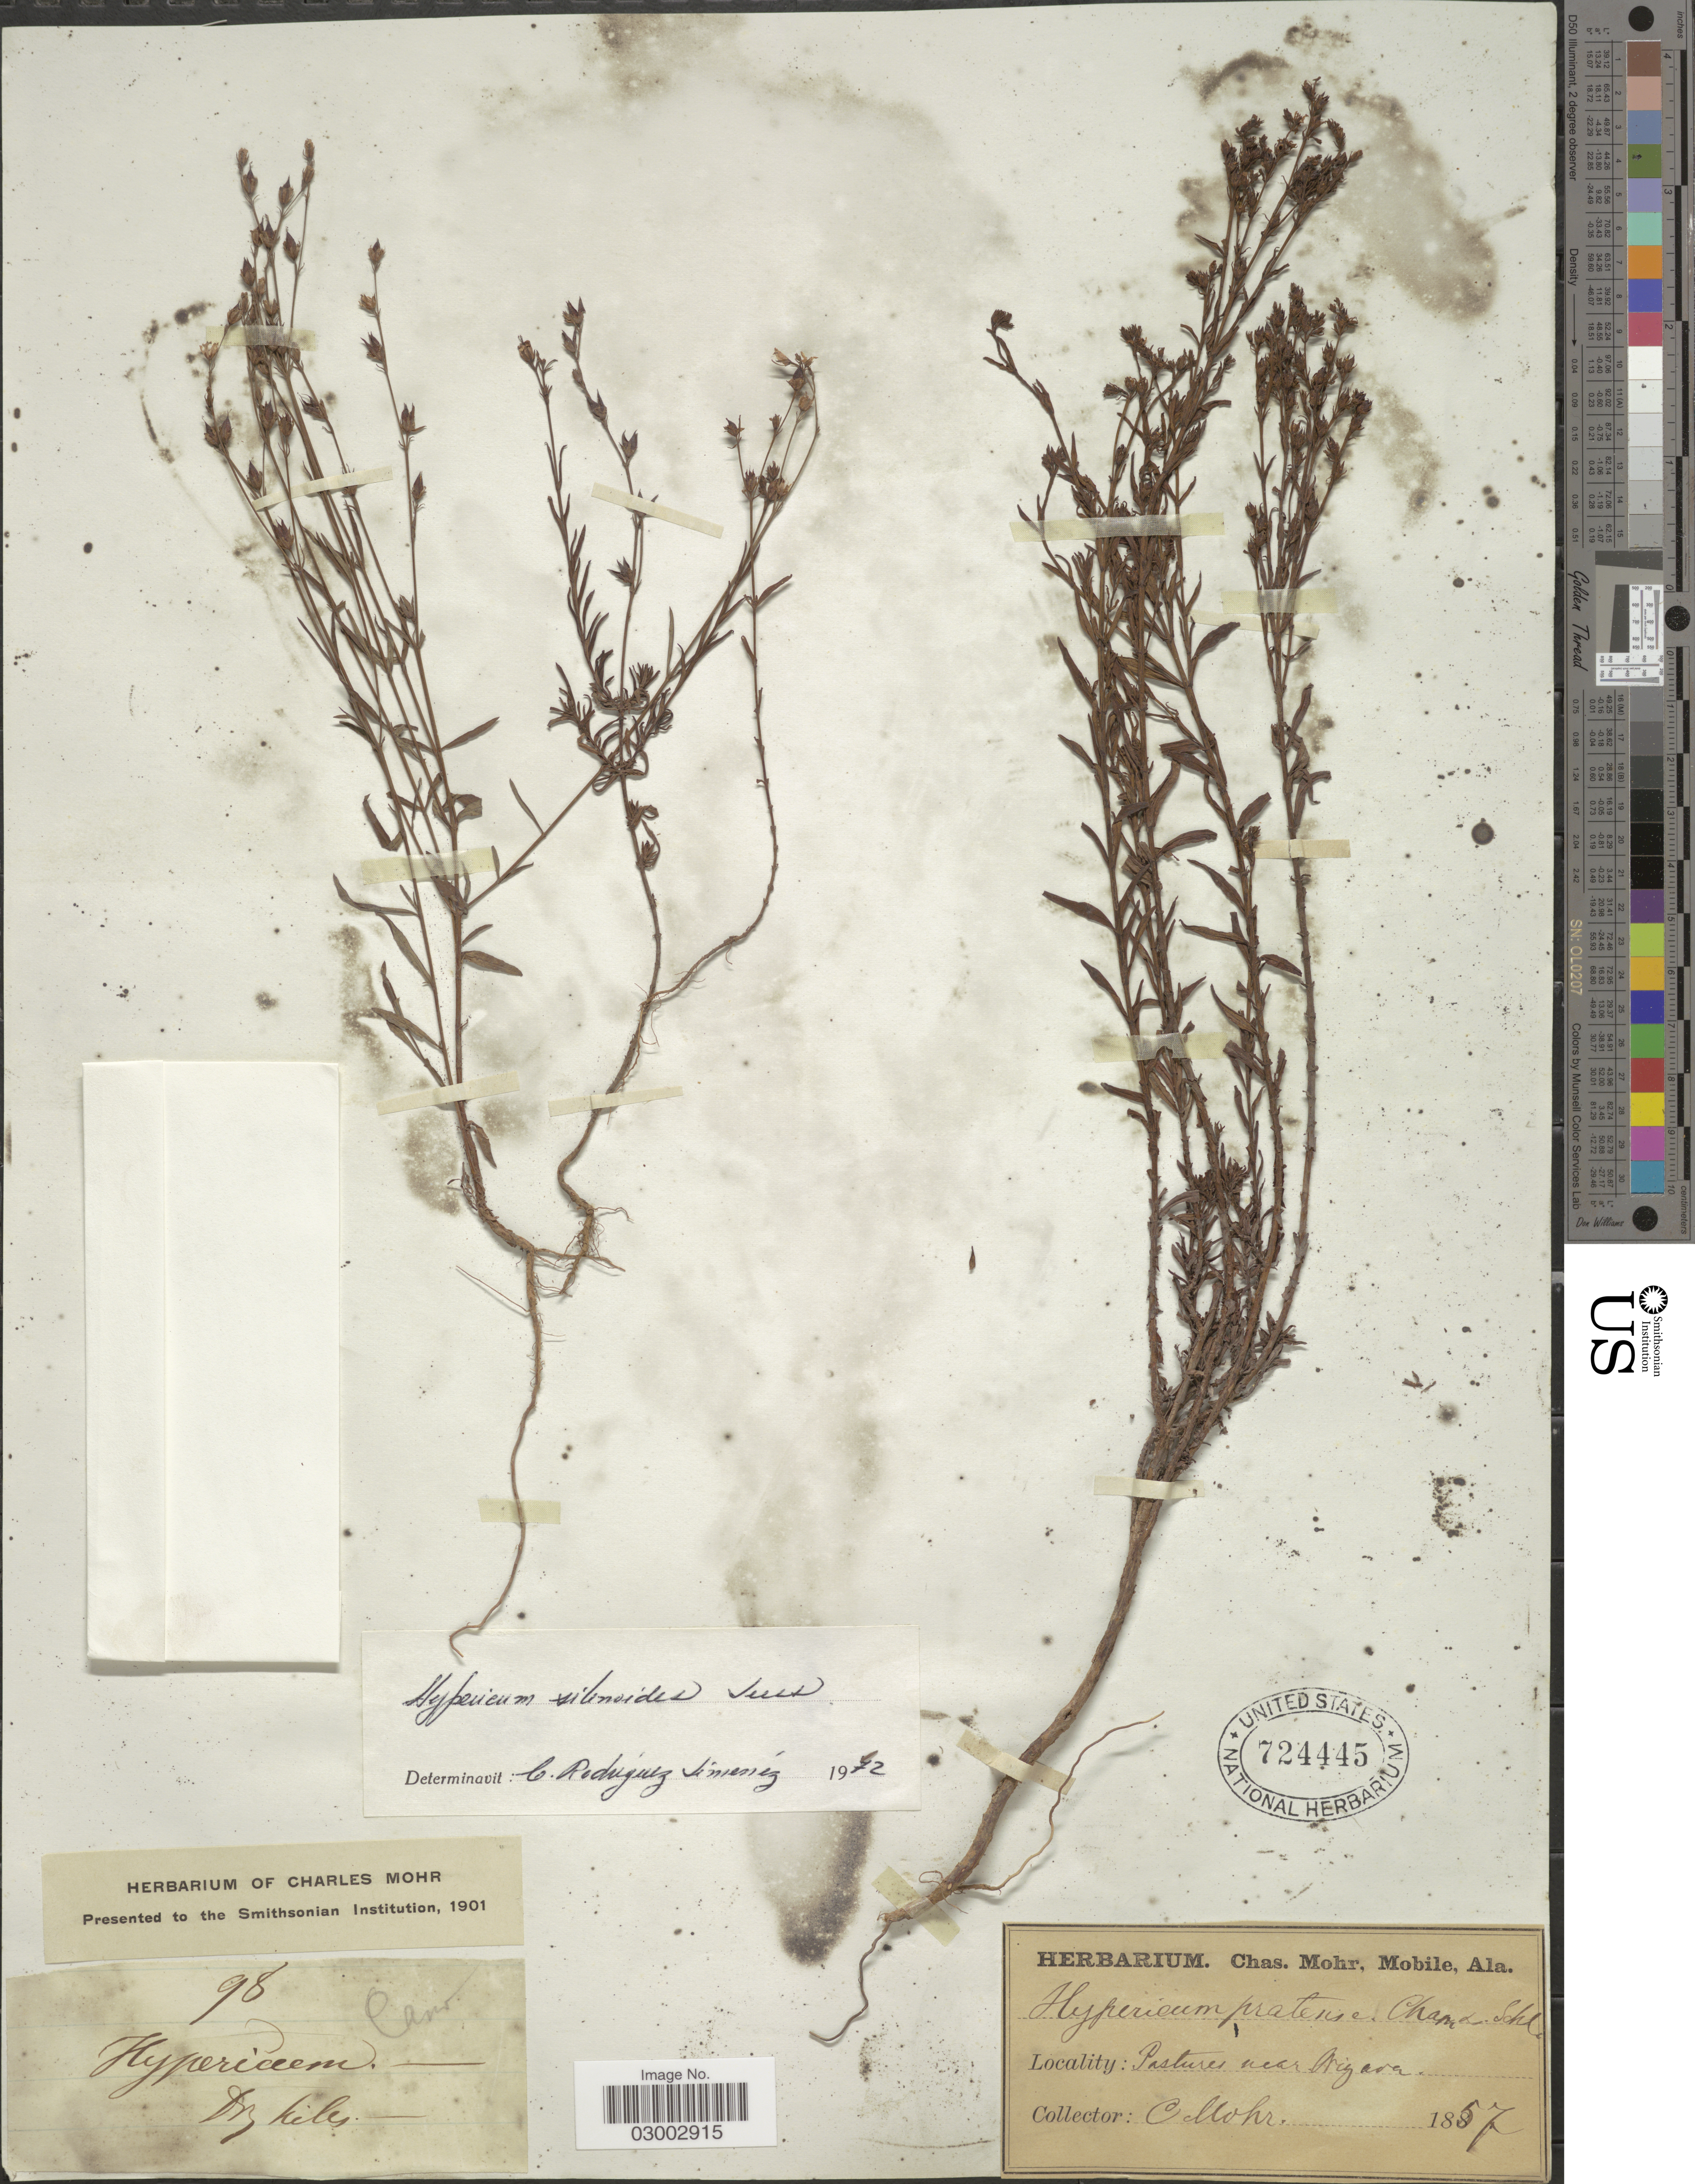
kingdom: Plantae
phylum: Tracheophyta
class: Magnoliopsida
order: Malpighiales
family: Hypericaceae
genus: Hypericum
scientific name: Hypericum silenoides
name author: Juss.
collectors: Mohr, C. T. (herbarium)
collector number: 98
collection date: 1857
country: Mexico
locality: Pasture near Orizava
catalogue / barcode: US 724445